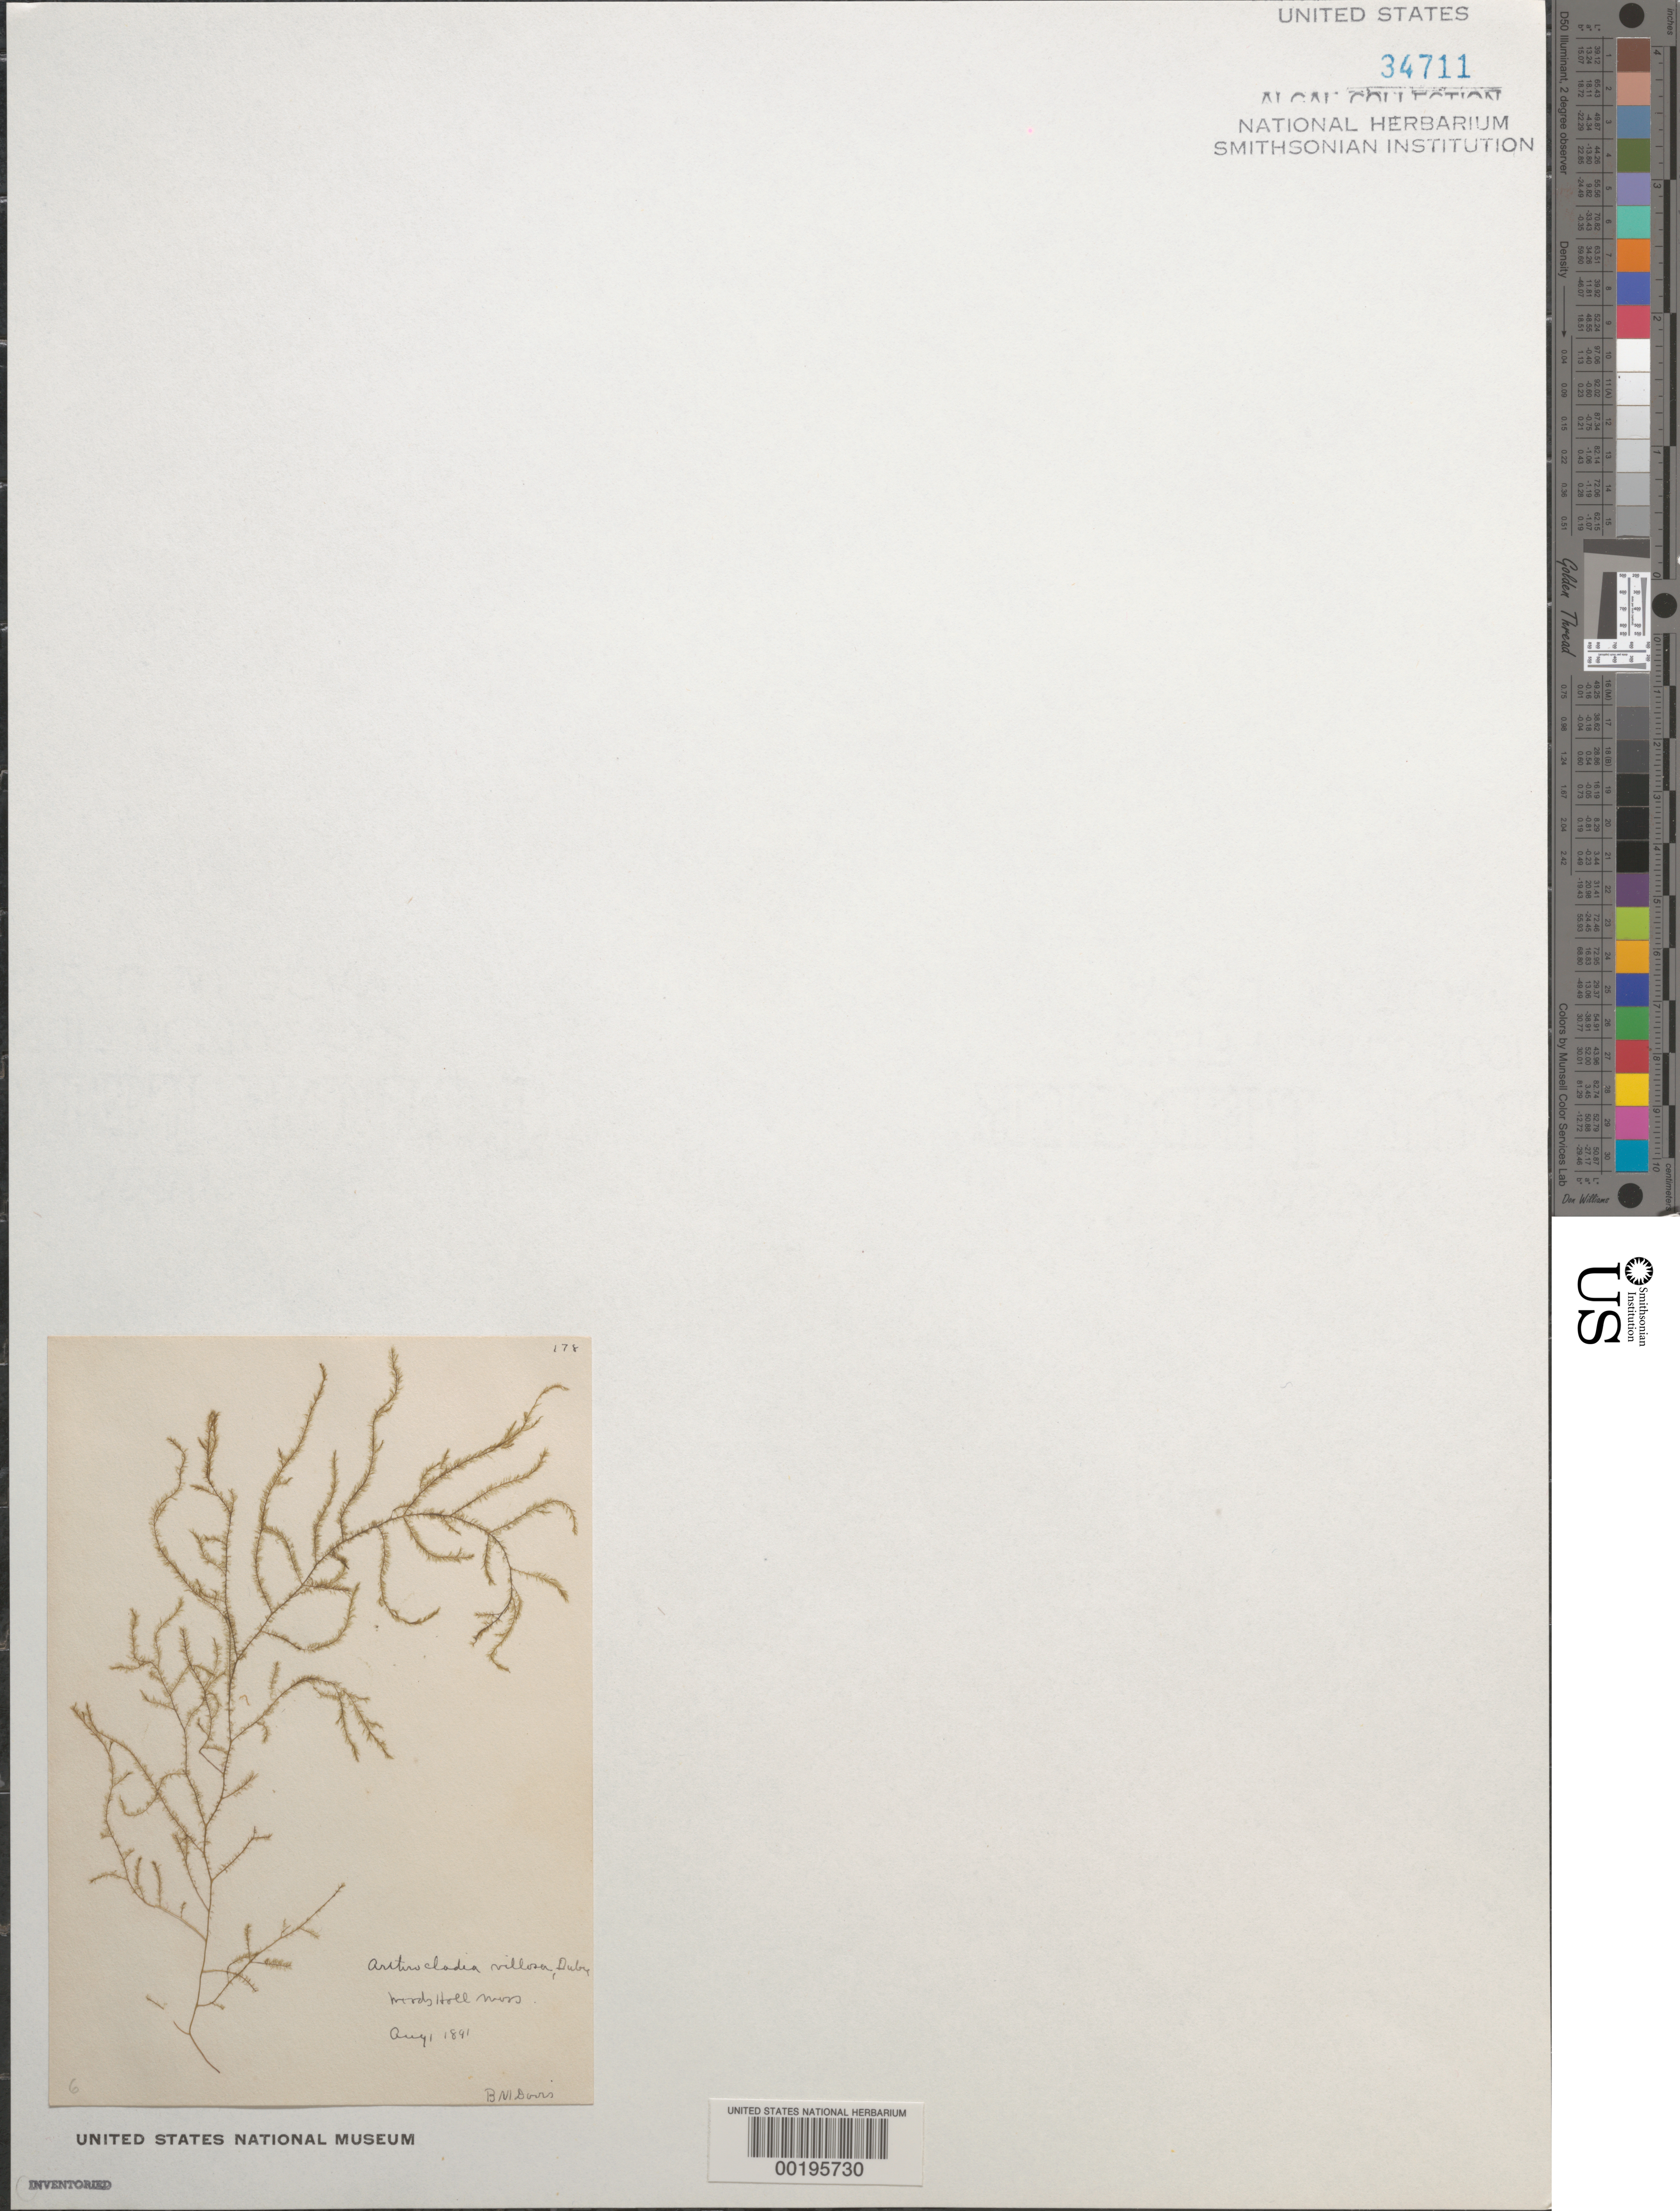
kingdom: Chromista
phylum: Ochrophyta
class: Phaeophyceae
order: Desmarestiales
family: Arthrocladiaceae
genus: Arthrocladia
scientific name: Arthrocladia villosa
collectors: B. Davis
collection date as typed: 01 Aug 1891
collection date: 1891-08-01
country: United States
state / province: Massachusetts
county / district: Barnstable County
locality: Woods Hole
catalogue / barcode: US 34711